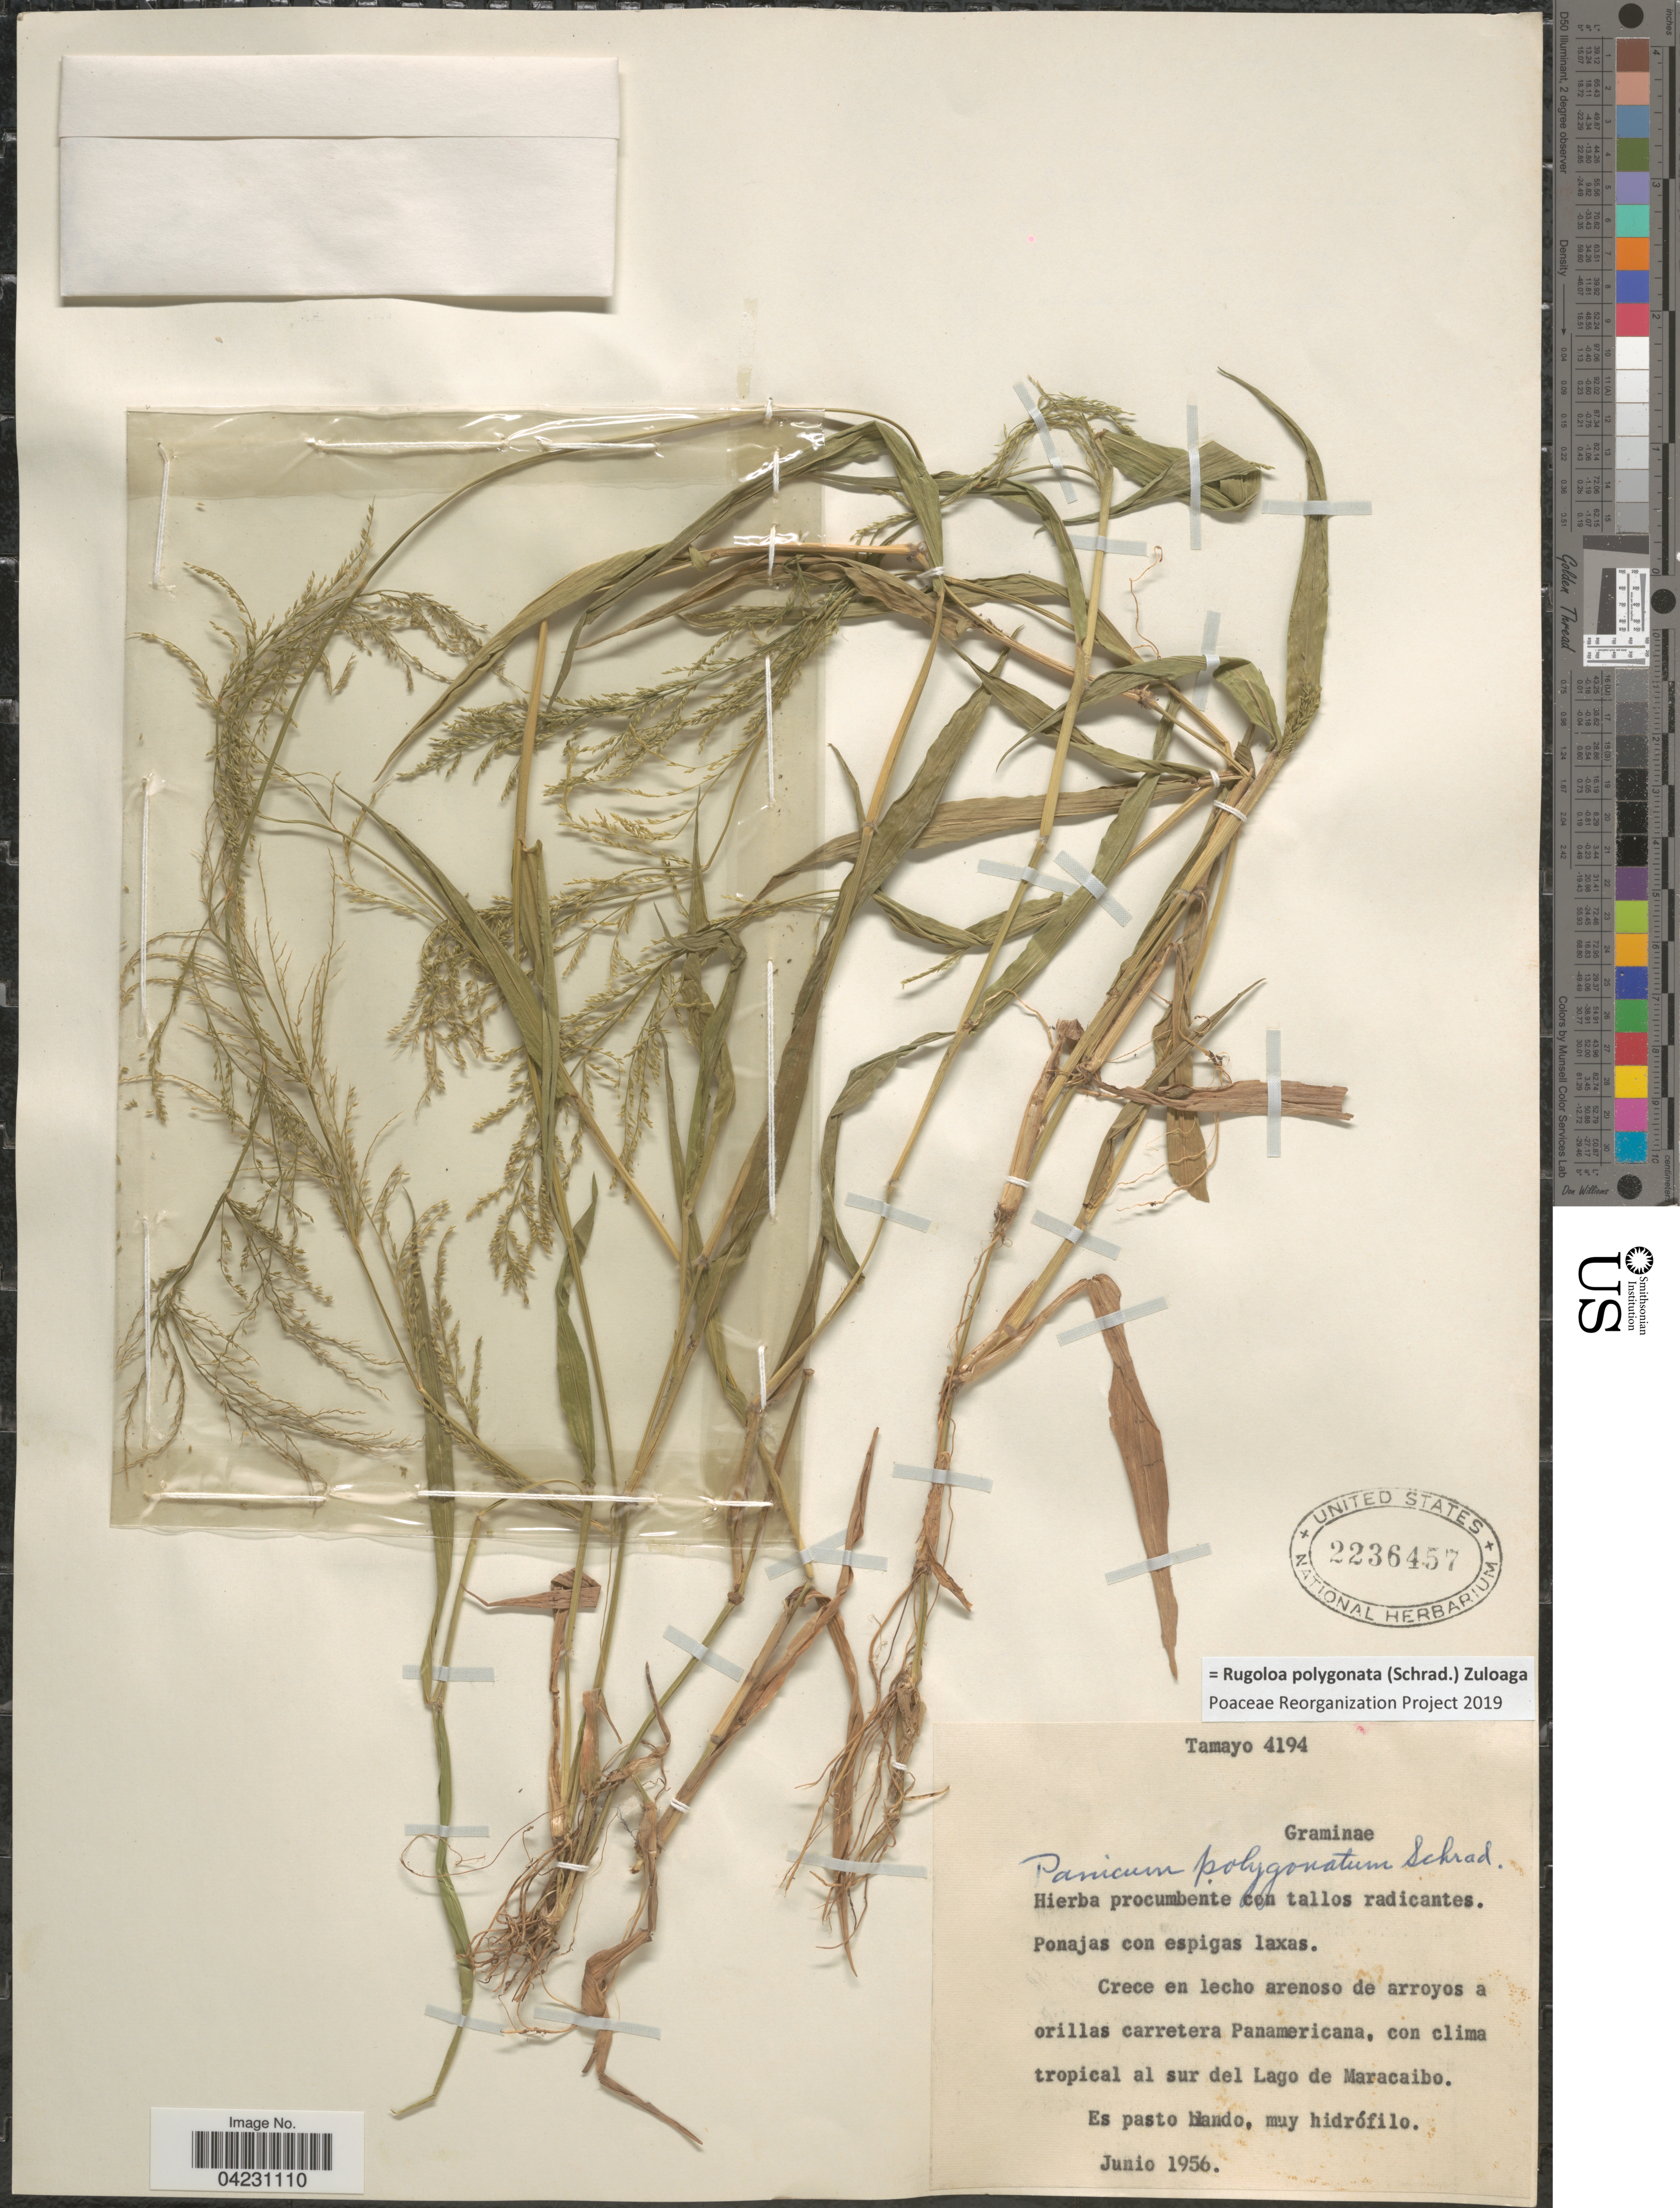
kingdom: Plantae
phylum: Tracheophyta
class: Liliopsida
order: Poales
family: Poaceae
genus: Rugoloa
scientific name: Rugoloa polygonata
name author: (Schrad.) Zuloaga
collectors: -. Tamayo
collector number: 4194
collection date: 1956-06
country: Venezuela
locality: Crece en lecho arenoso de arroyos a orillas carretera Panamericana, con clima tropical al sur del Lago de Maracaibo.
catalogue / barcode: US 2236457